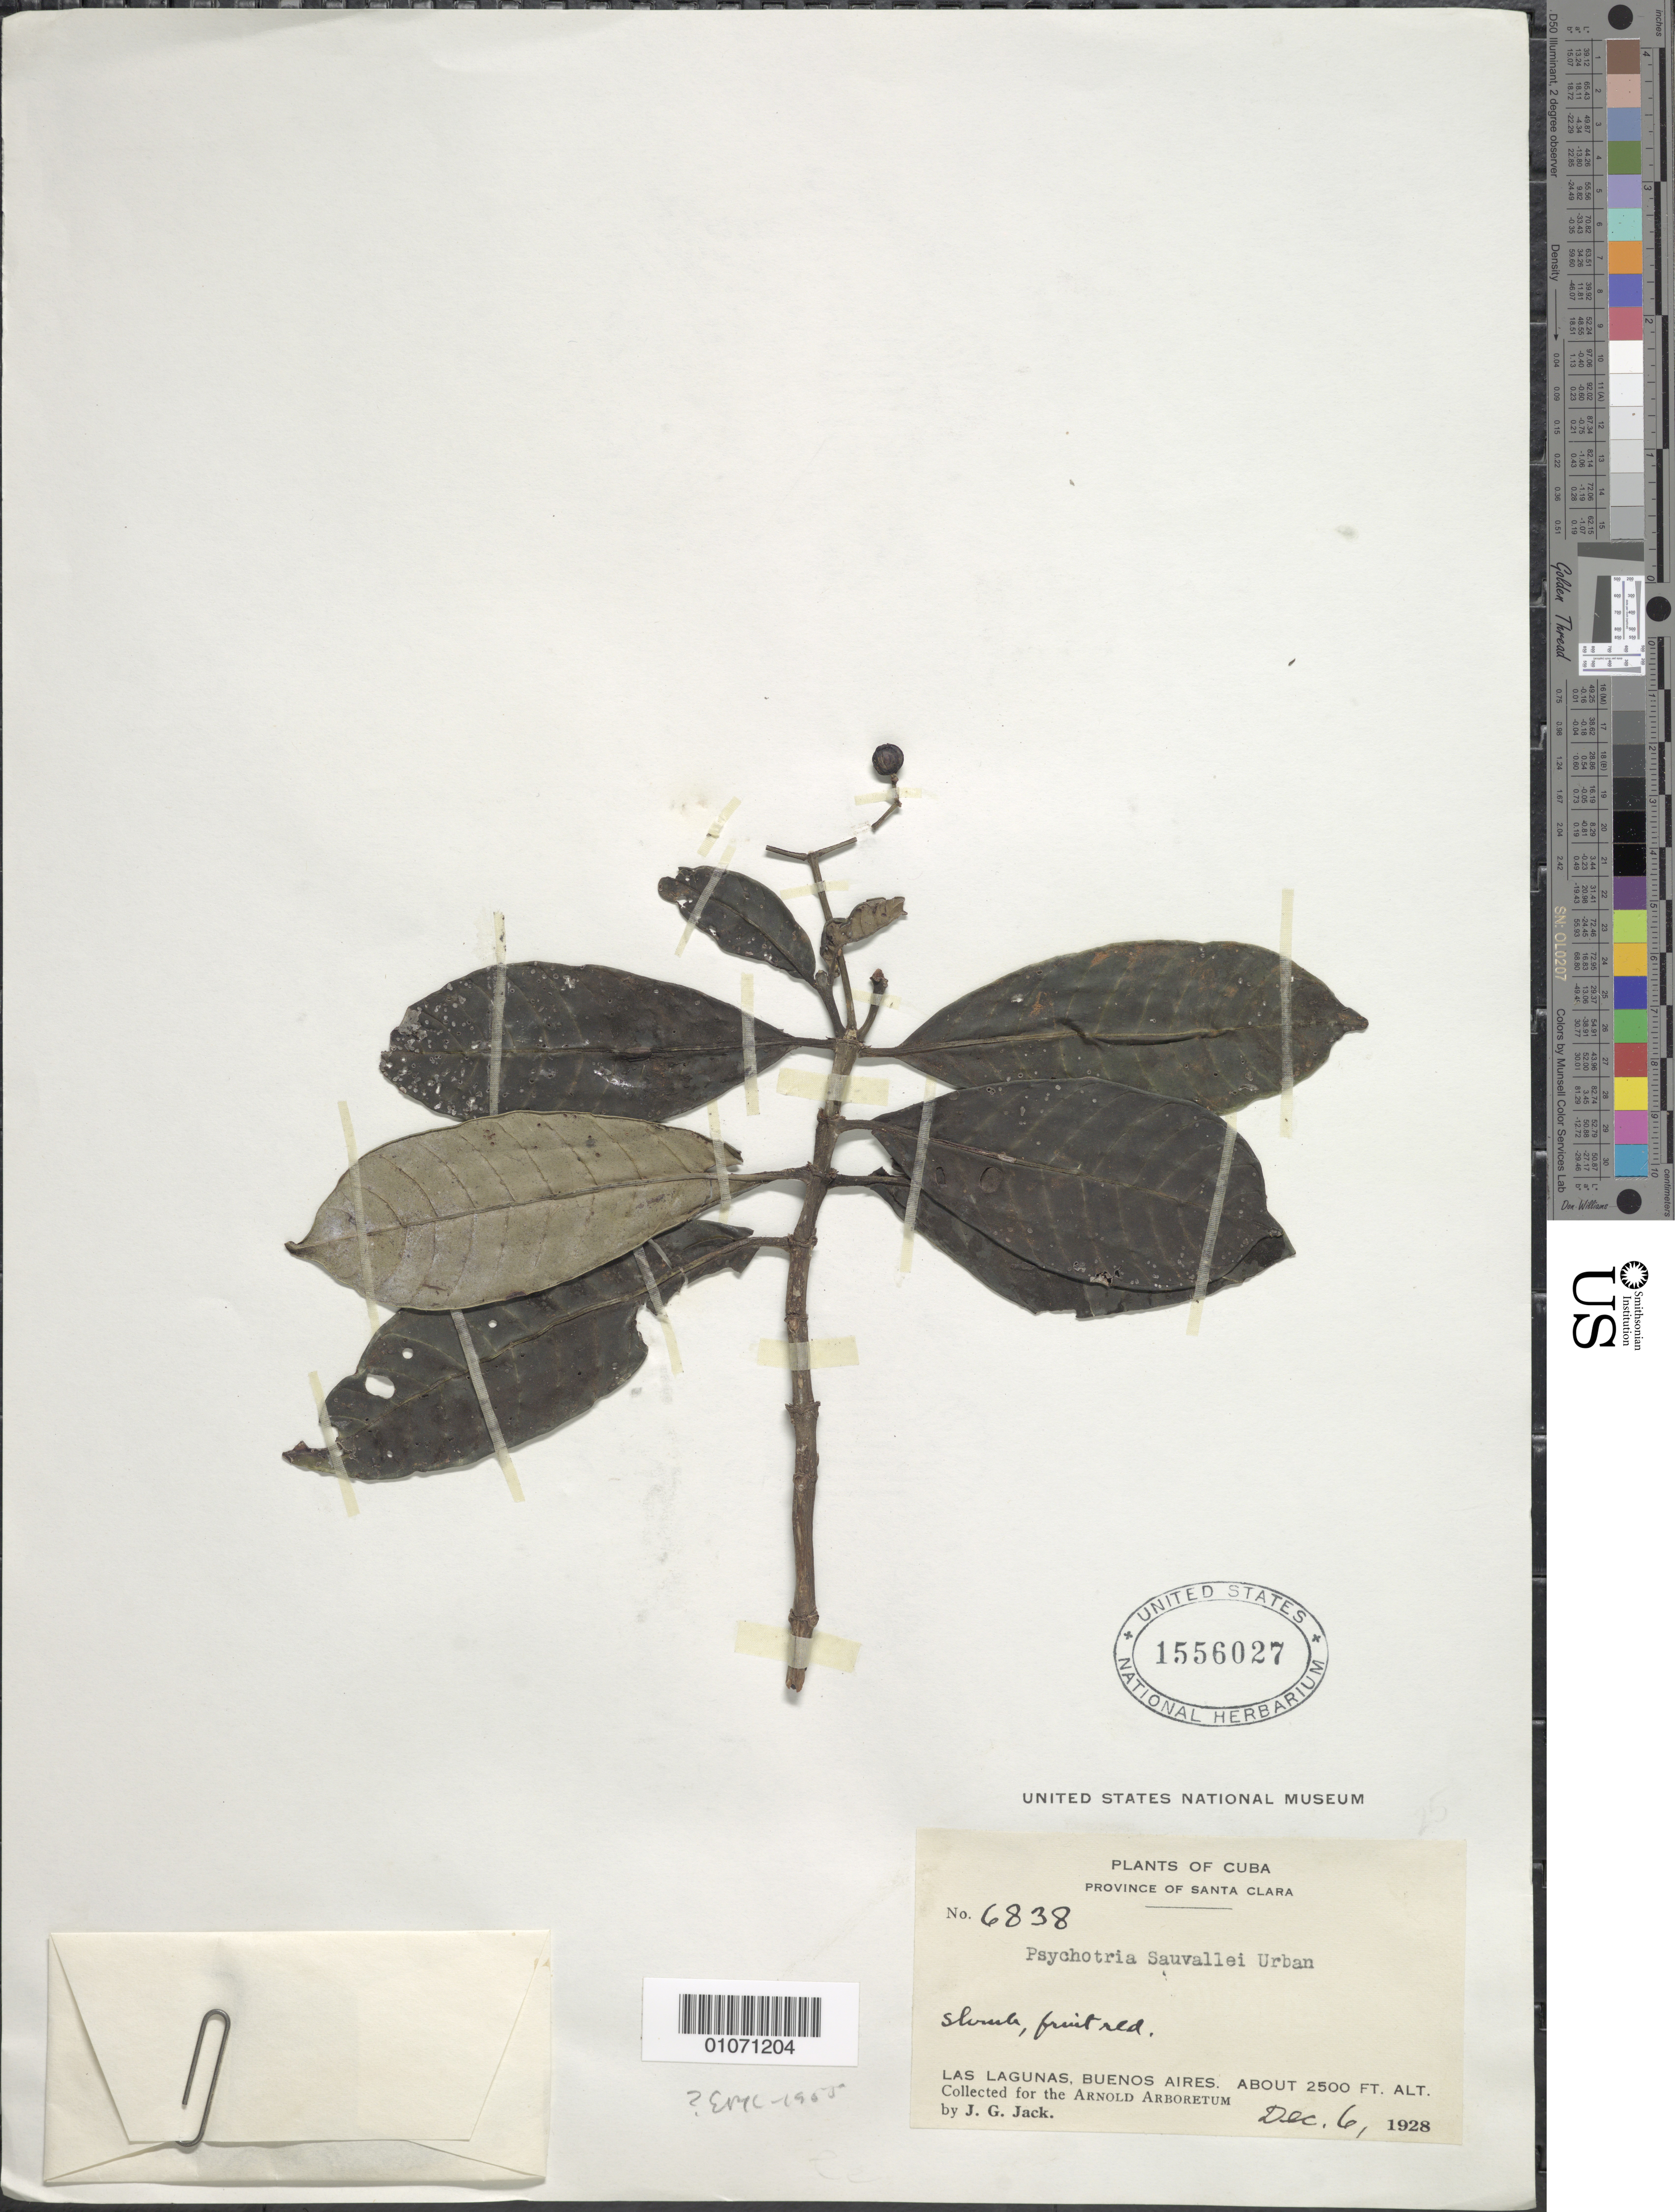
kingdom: Plantae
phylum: Tracheophyta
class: Magnoliopsida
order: Gentianales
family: Rubiaceae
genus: Psychotria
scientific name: Psychotria sauvallei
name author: Urb.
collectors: J. G. Jack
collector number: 6838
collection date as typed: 06 Dec 1928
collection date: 1928-12-06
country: Cuba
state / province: Santa Clara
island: Cuba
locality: Las Lagunas, Buenos Aires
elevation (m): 762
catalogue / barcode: US 1556027